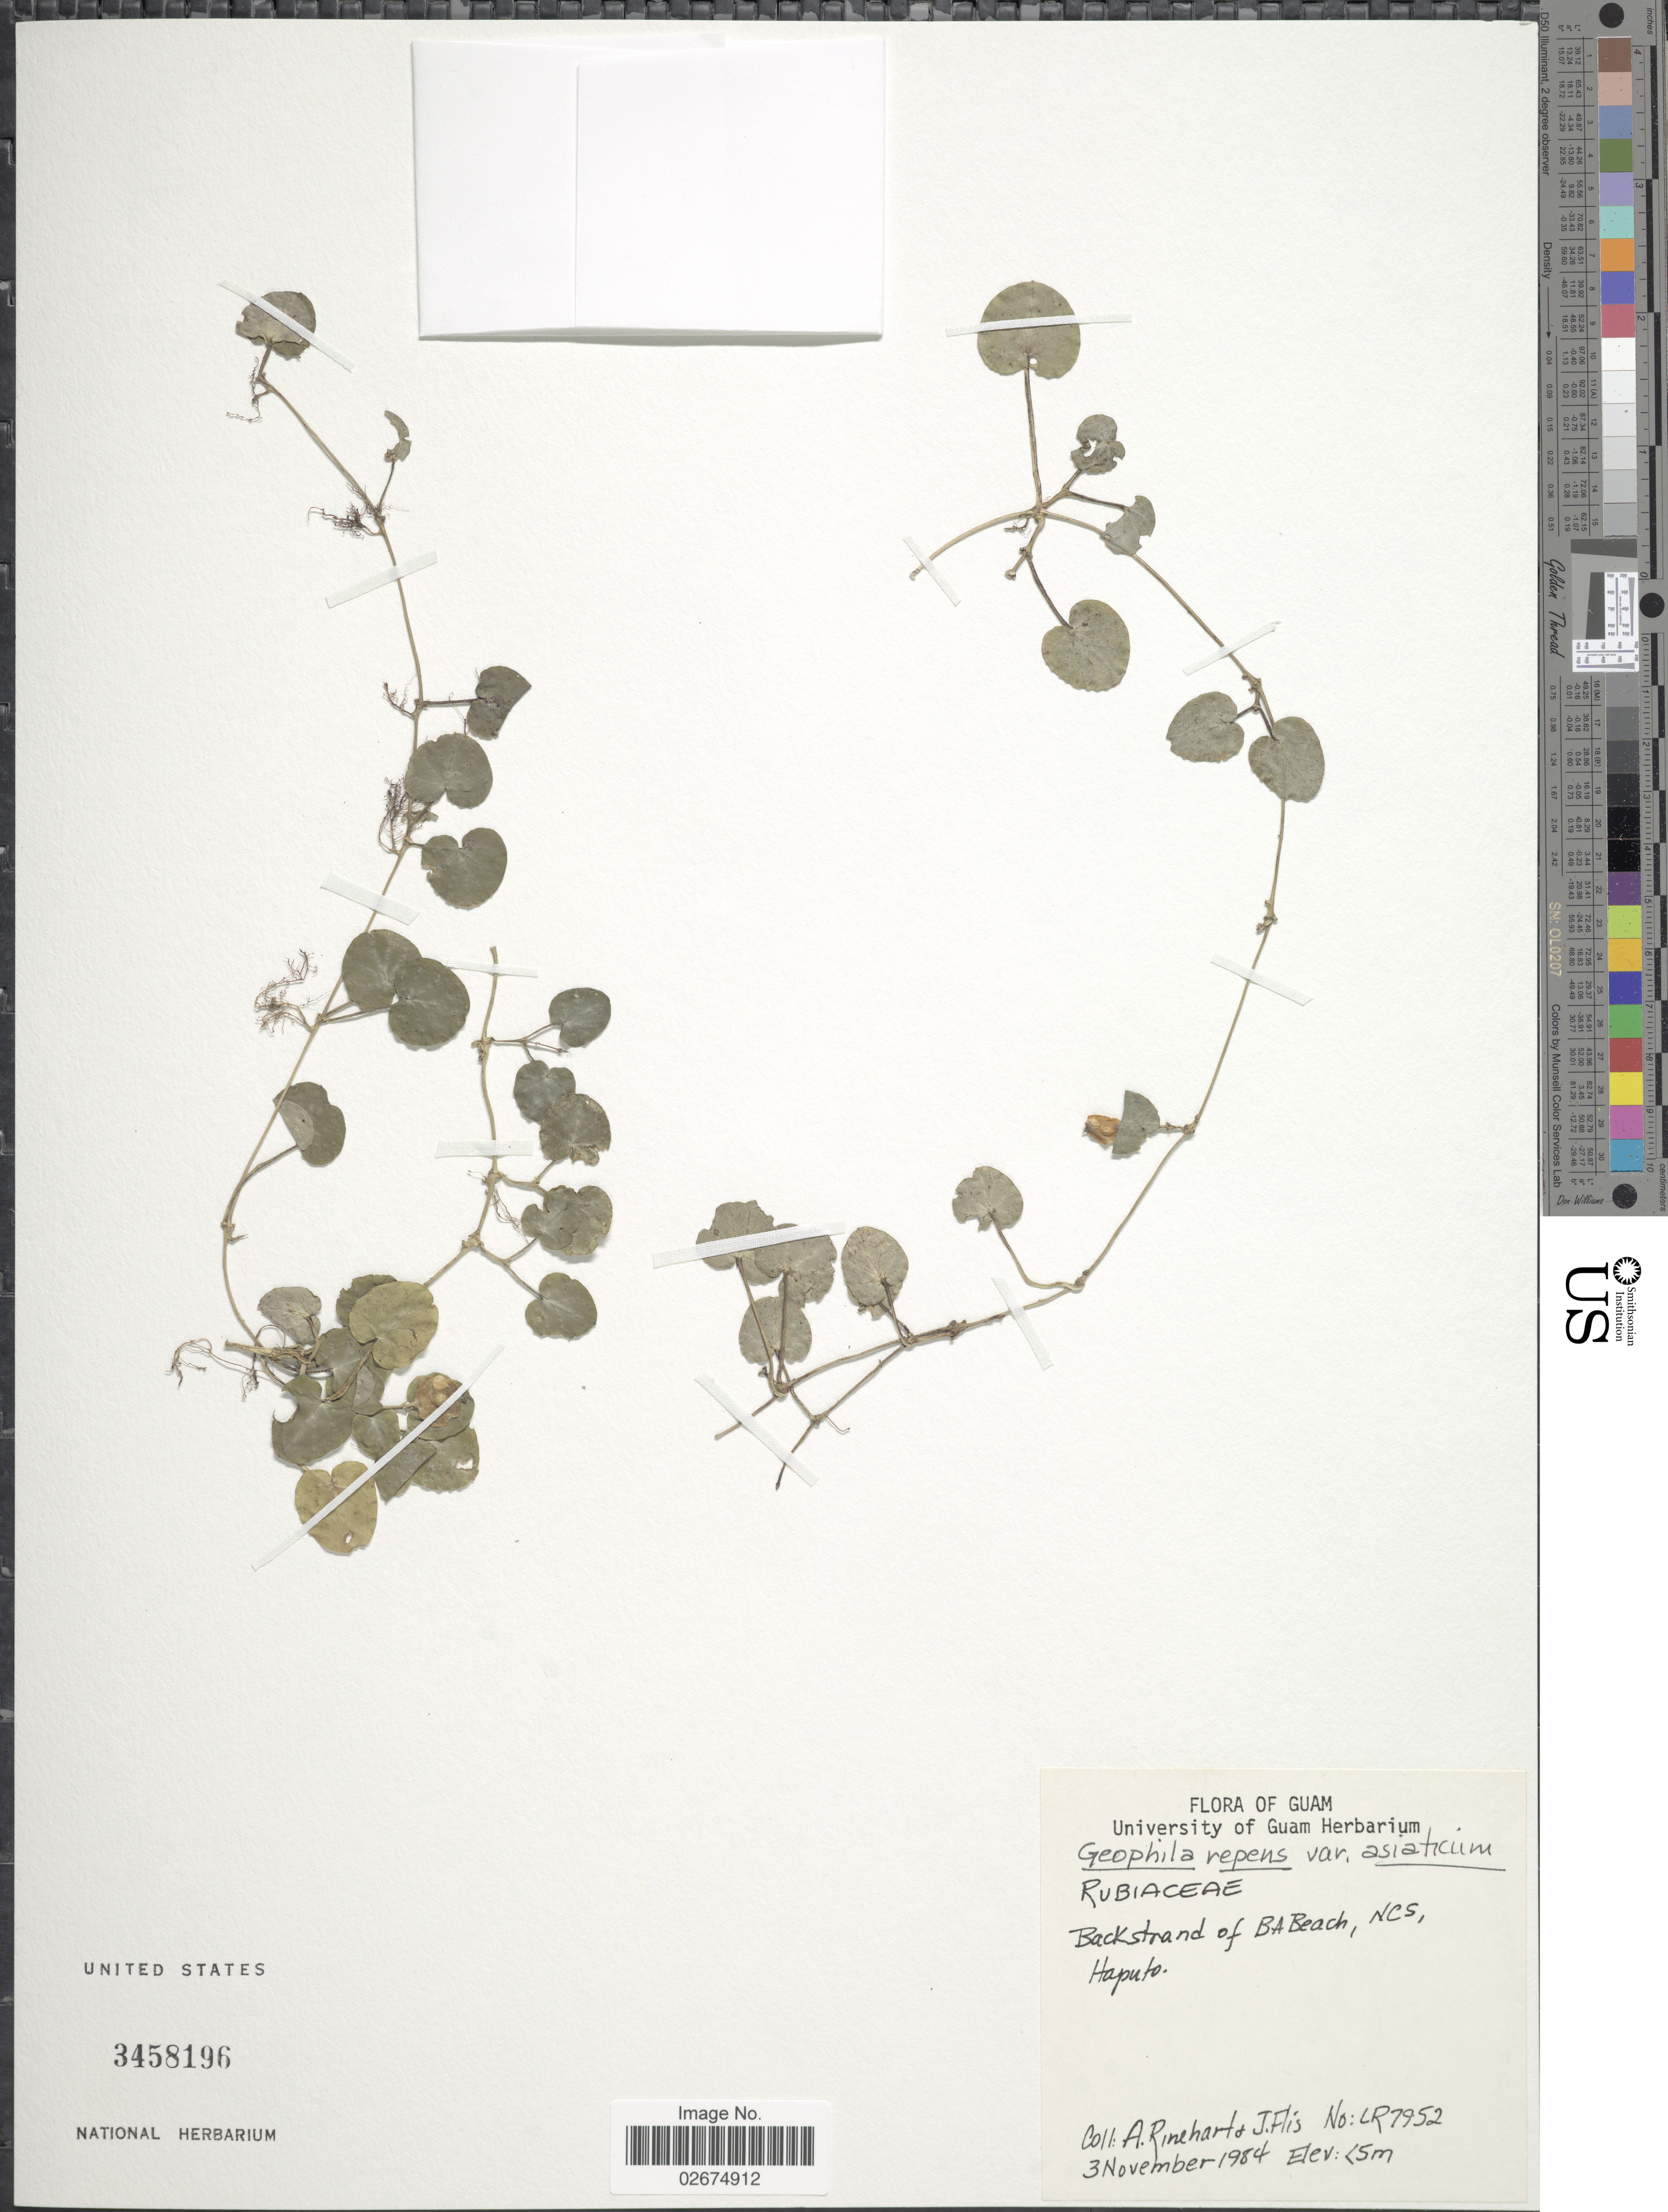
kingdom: Plantae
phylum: Tracheophyta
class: Magnoliopsida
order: Gentianales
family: Rubiaceae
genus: Geophila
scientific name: Geophila repens var. asiatica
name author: (Cham. & Schltdl.) Fosberg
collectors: A. Rinehart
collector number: LR7952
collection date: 1984-11-03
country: Guam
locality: Backstand of Babeach, NCS, Haputo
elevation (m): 5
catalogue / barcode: US 3458196